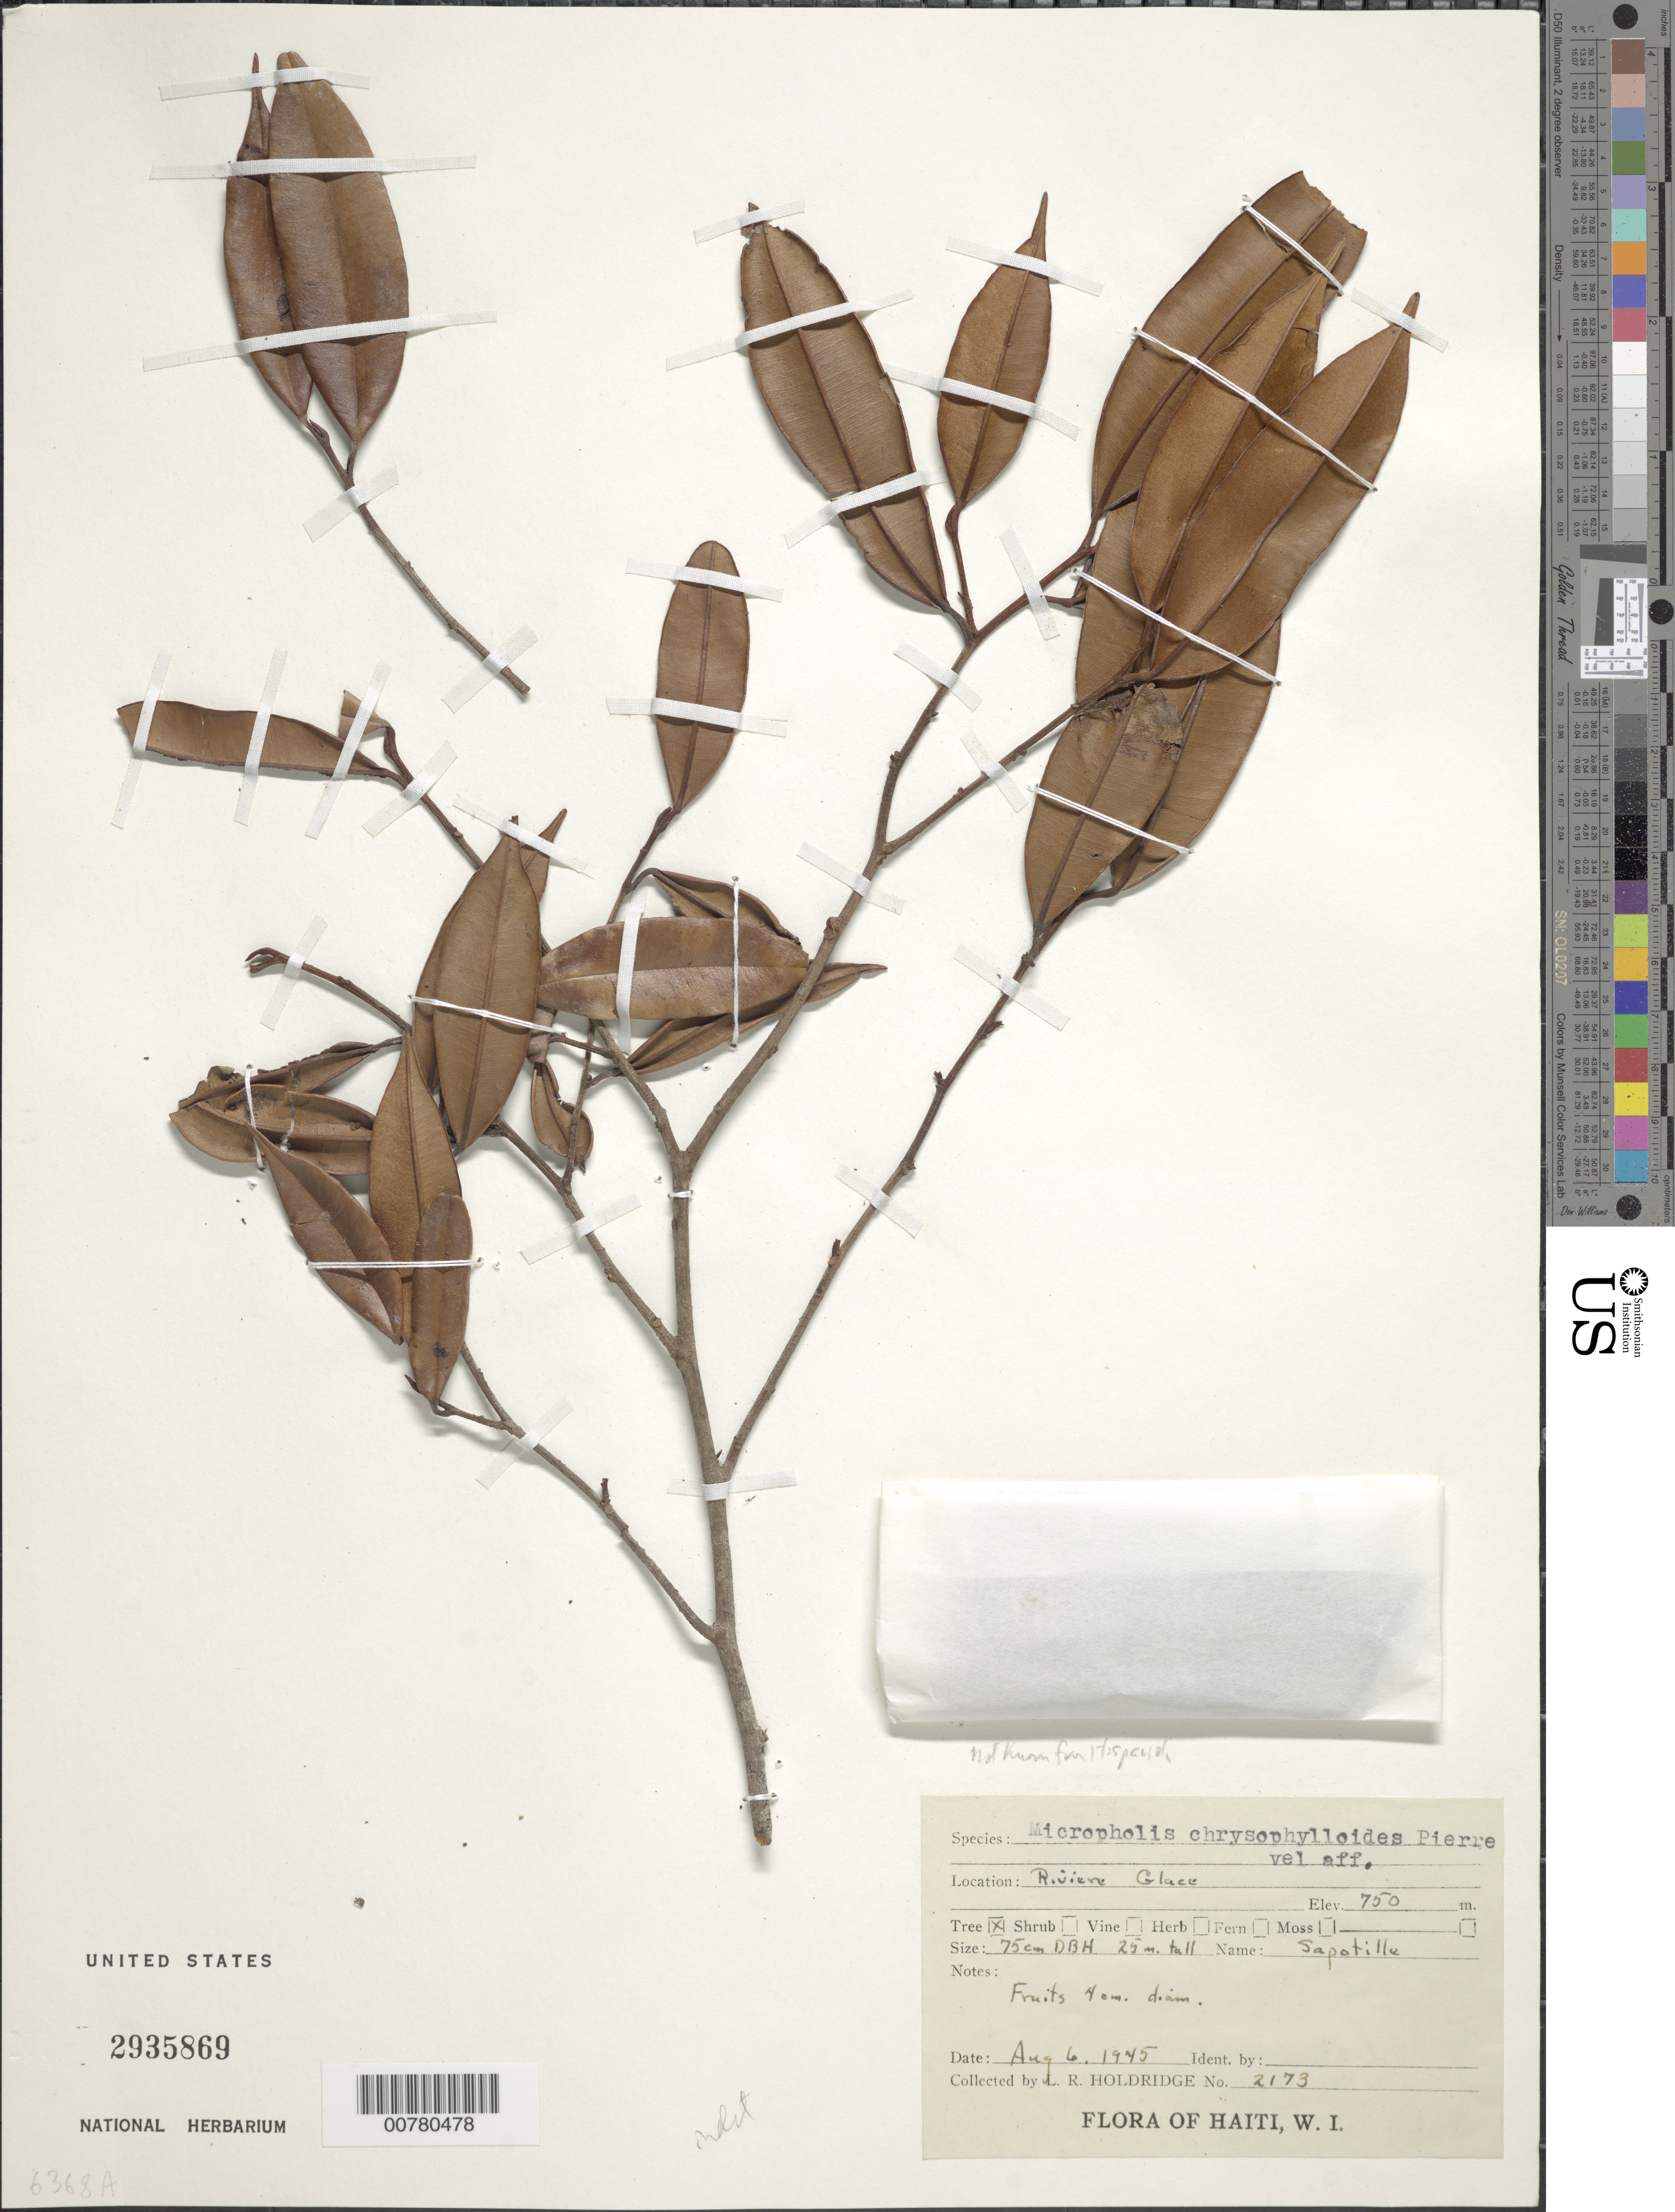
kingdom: Plantae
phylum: Tracheophyta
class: Magnoliopsida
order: Ericales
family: Sapotaceae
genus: Micropholis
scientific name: Micropholis sp.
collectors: L. Holdridge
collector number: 2173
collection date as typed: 06 Aug 1945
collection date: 1945-08-06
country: Haiti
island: Hispaniola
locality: Riviere Glace.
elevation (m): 750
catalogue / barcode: US 2935869